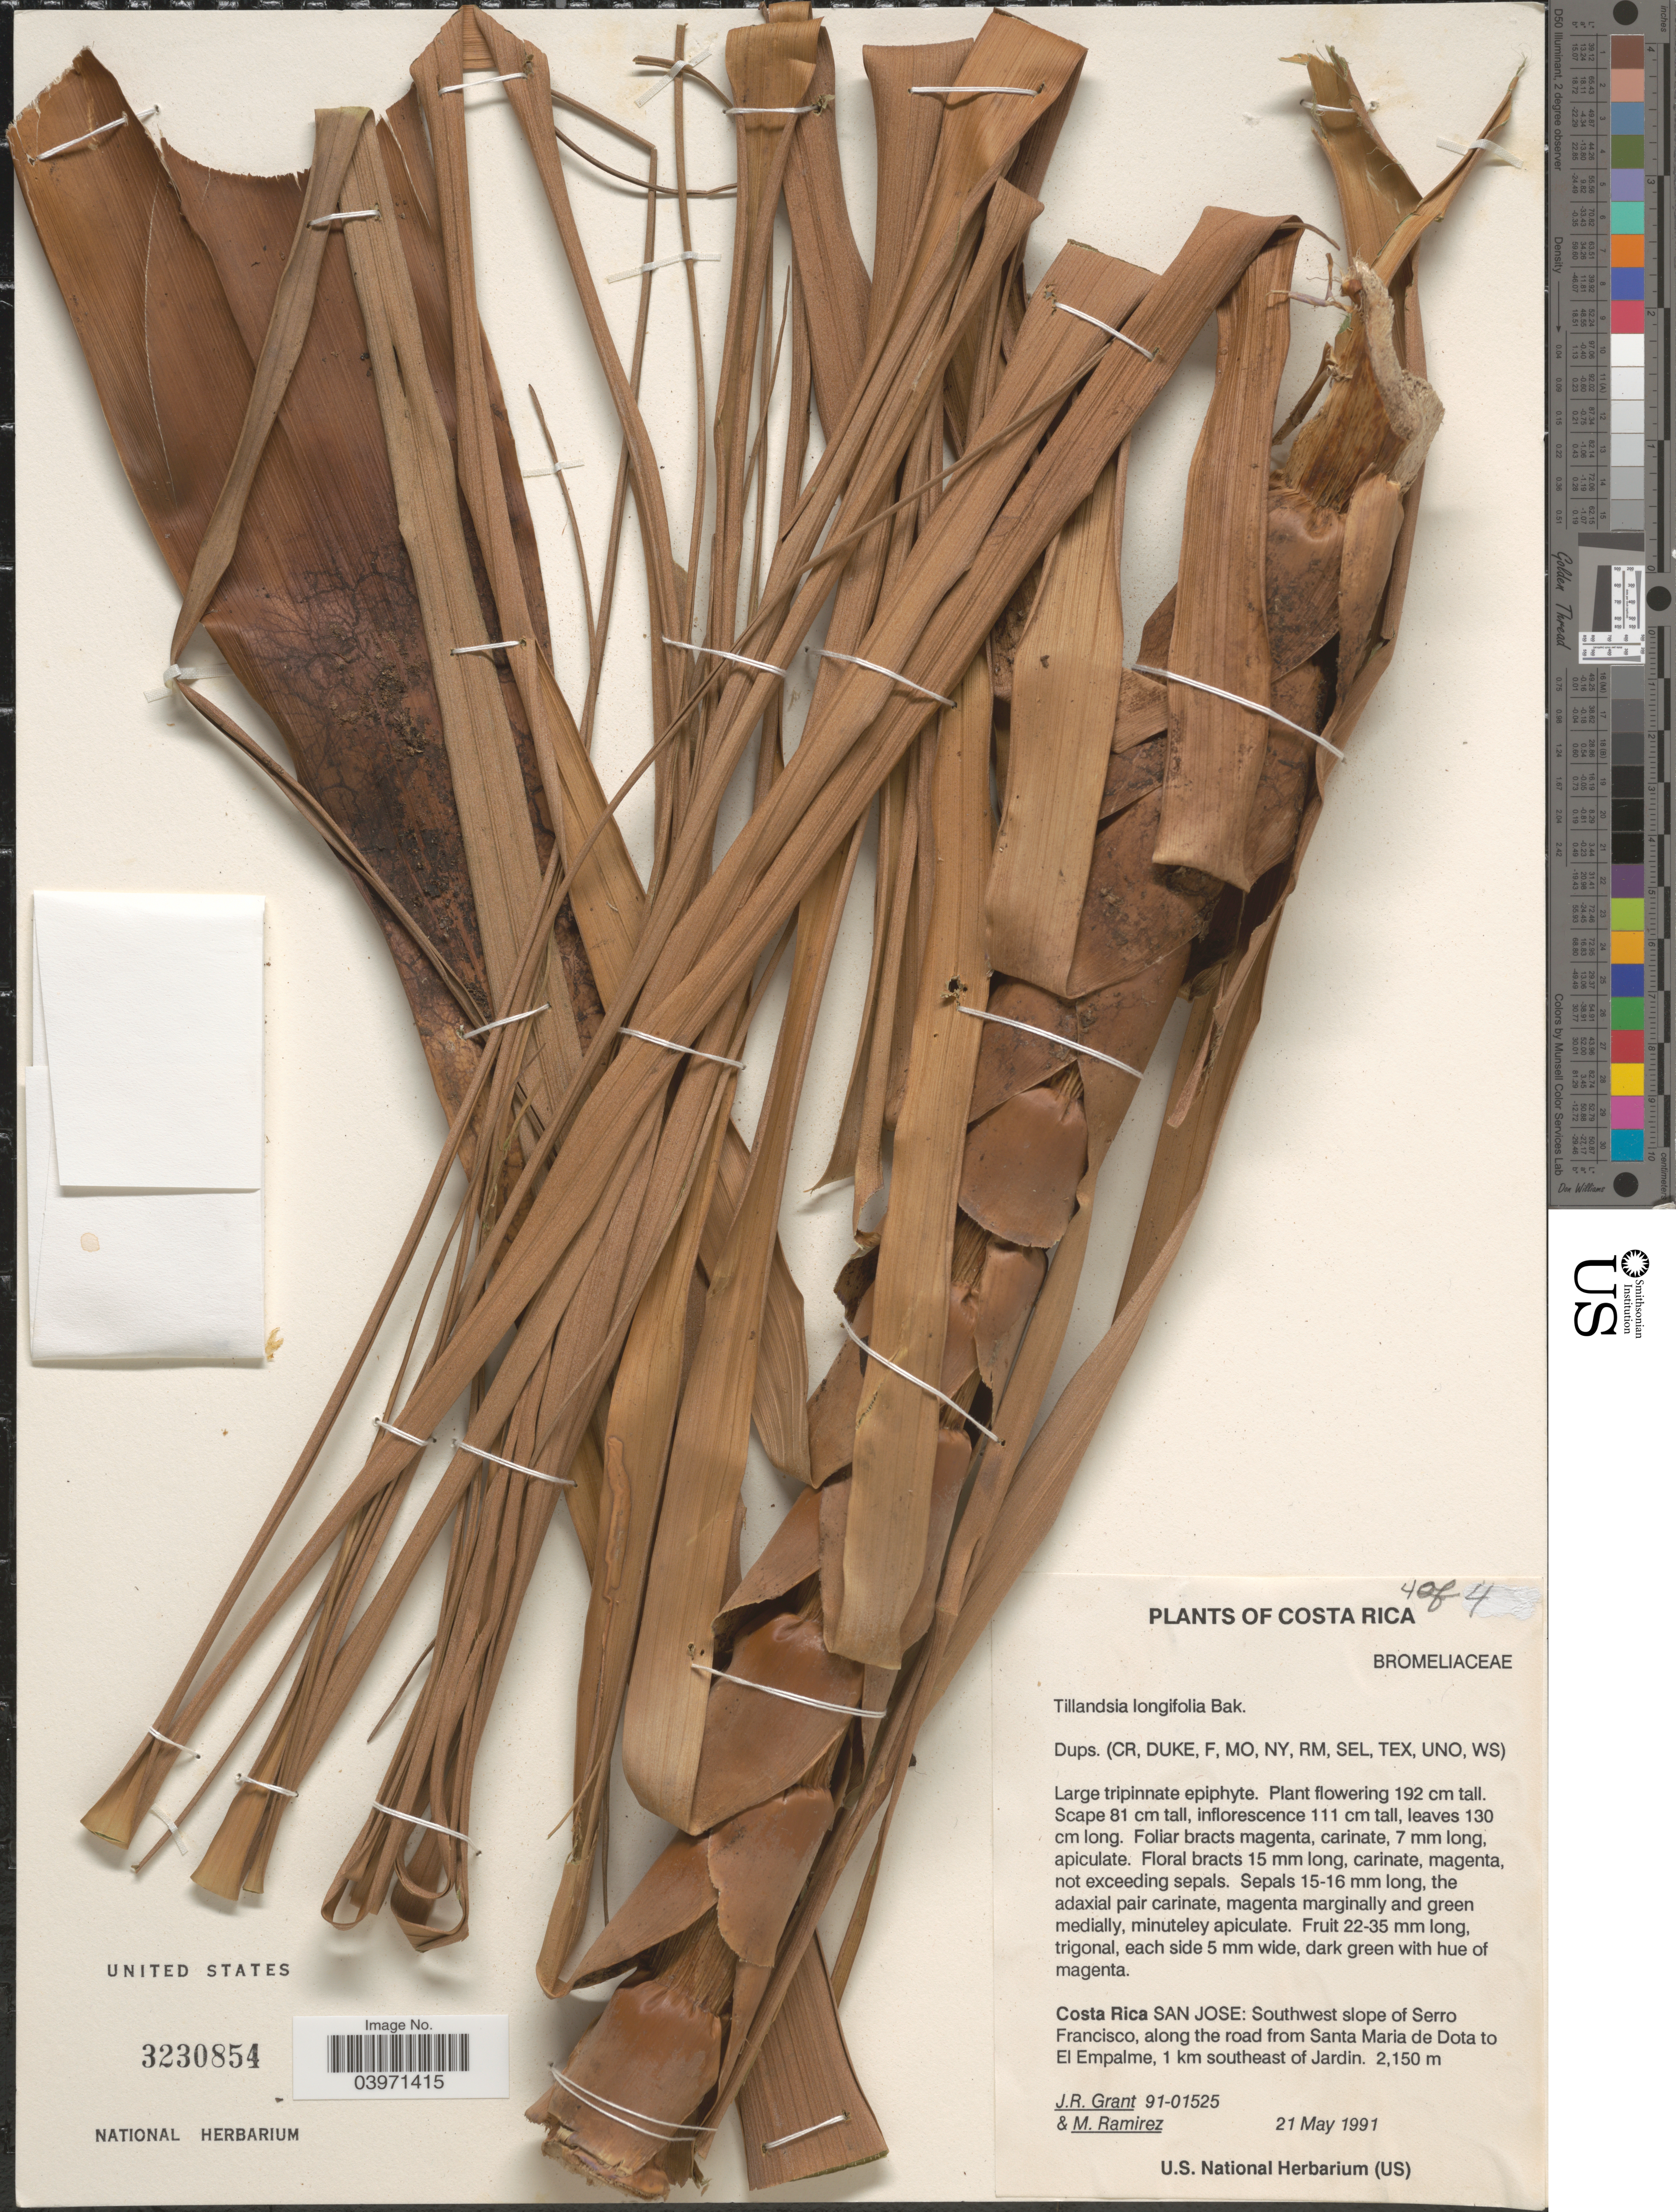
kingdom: Plantae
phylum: Tracheophyta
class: Liliopsida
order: Poales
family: Bromeliaceae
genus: Tillandsia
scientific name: Tillandsia longifolia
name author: Baker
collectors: J. Grant & M. Ramirez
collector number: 91-01525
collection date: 1991-05-21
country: Costa Rica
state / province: San José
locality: Southwest slope of Serro Francisco, along the road from Santa Maria de Dota to El Empalme, 1 km southeast of Jardin.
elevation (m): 2150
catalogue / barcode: US 3230854